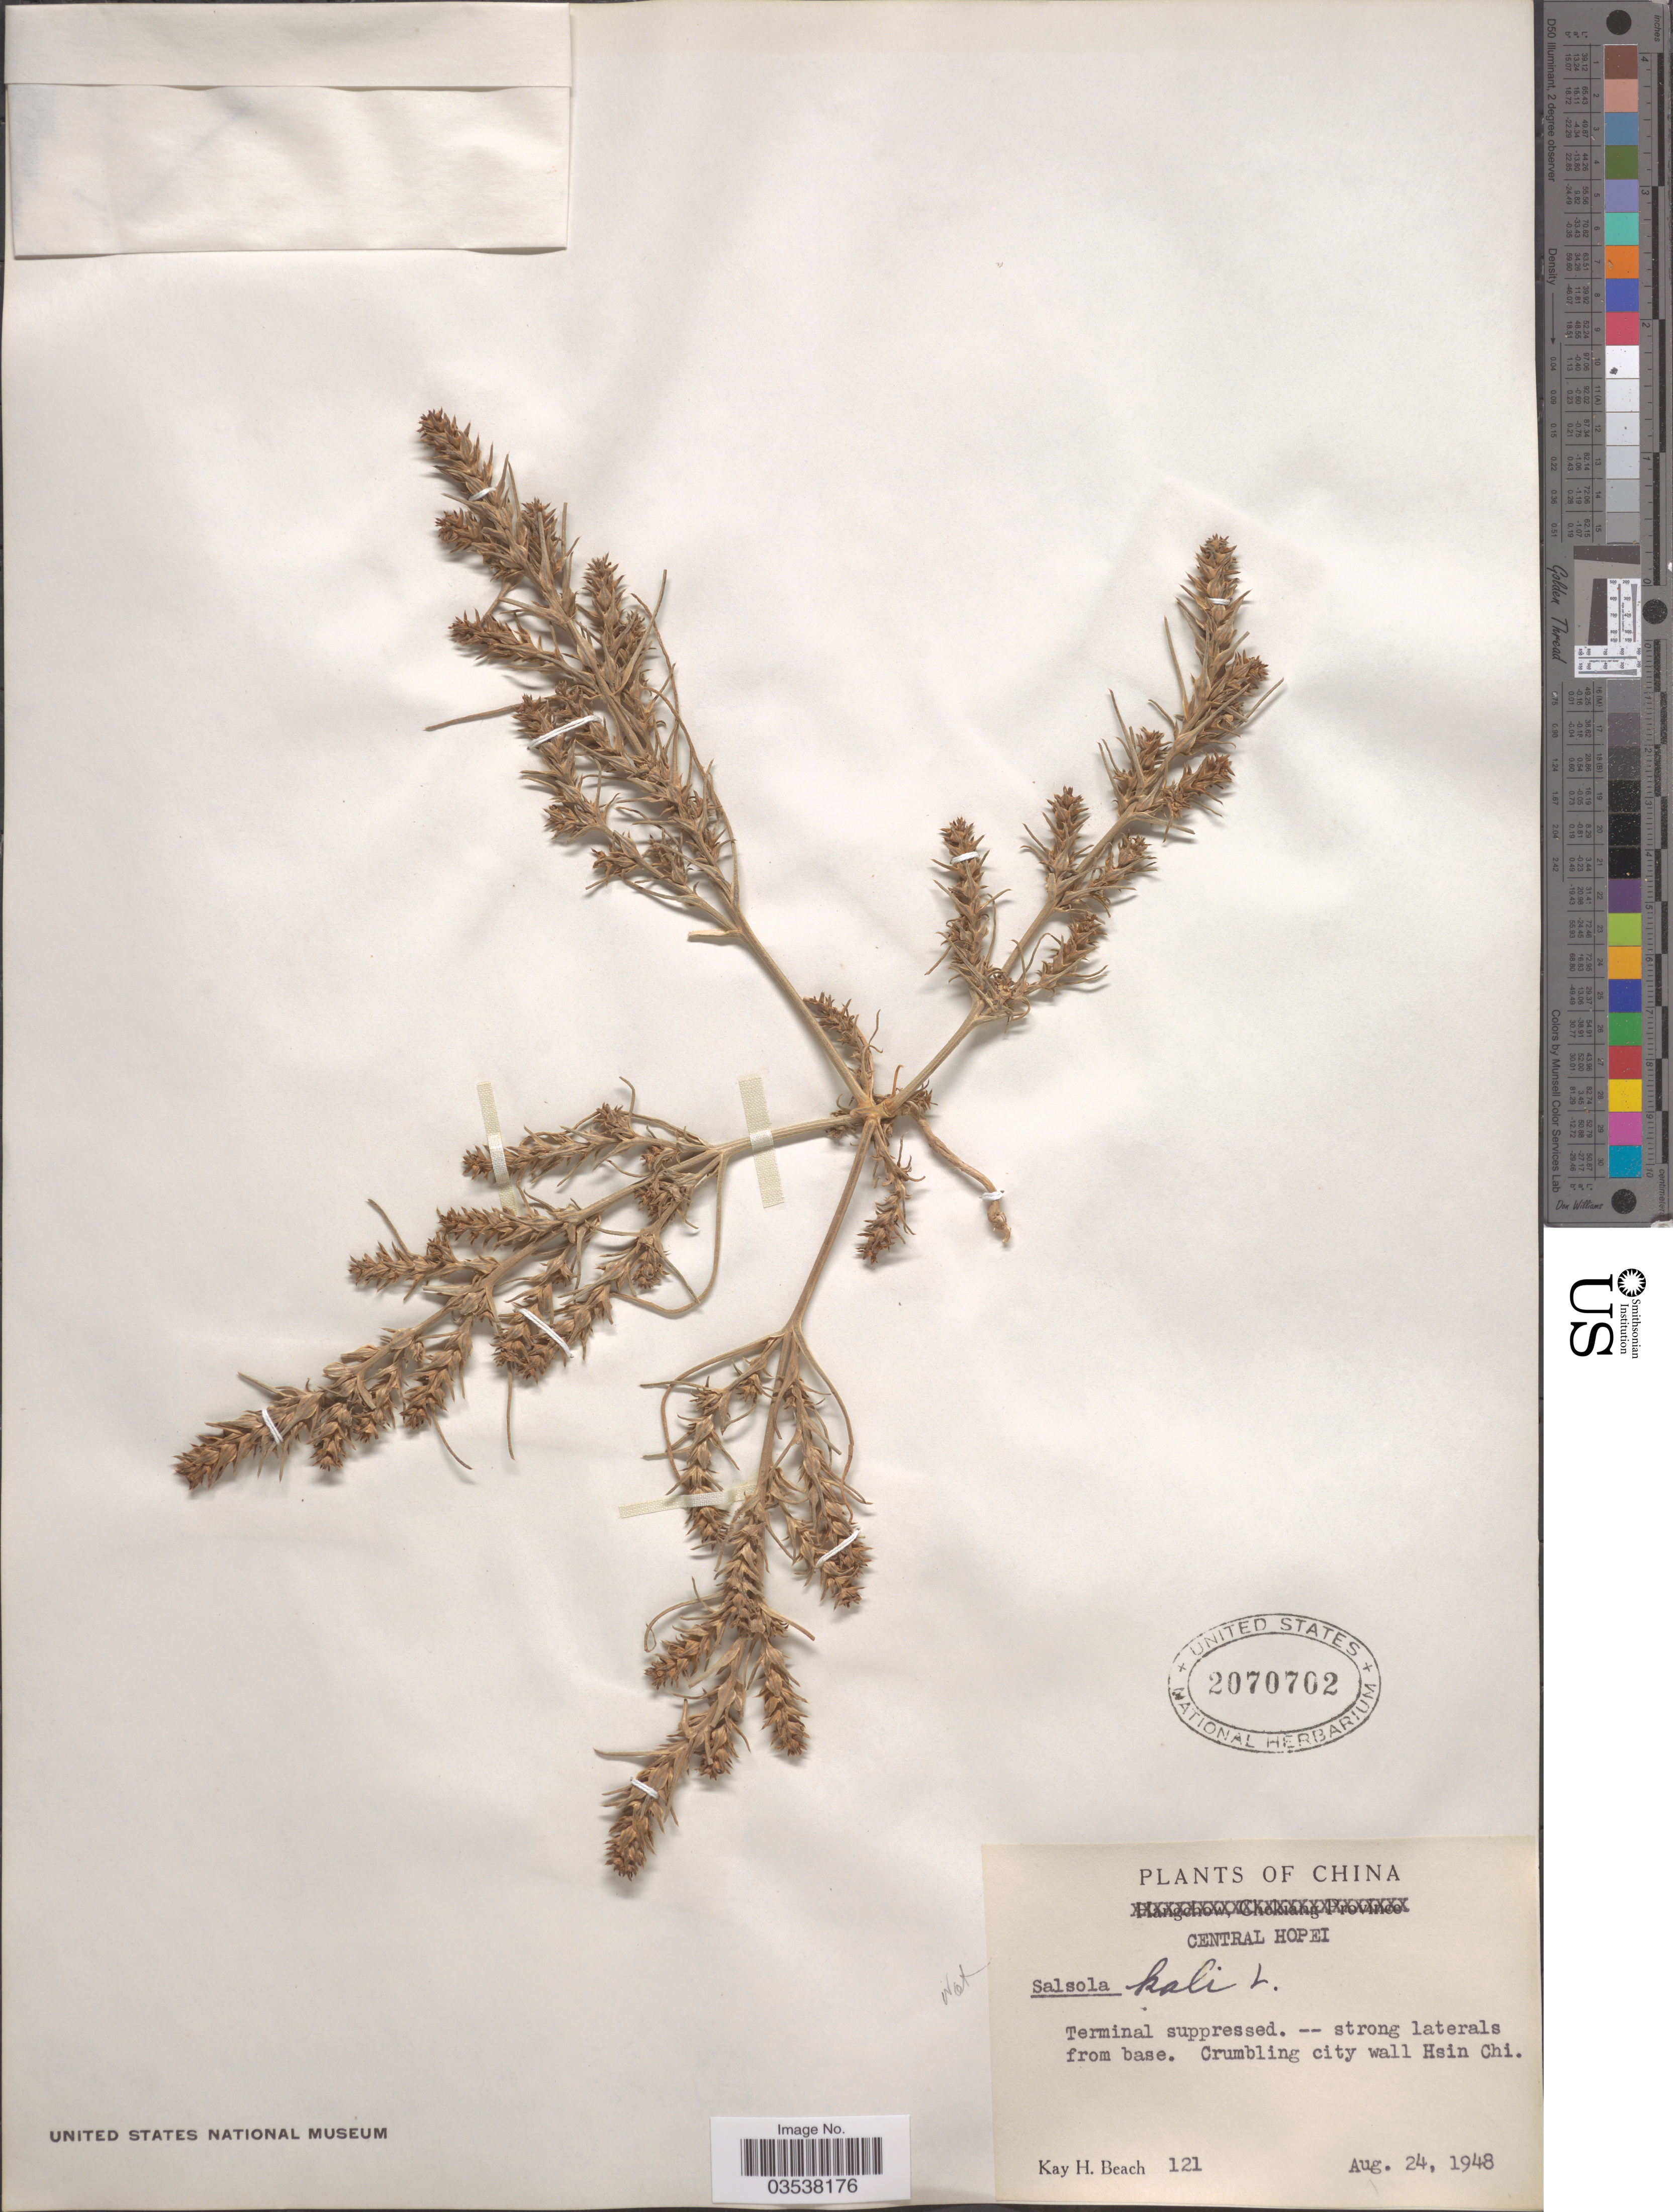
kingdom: Plantae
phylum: Tracheophyta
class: Magnoliopsida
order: Caryophyllales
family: Amaranthaceae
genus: Salsola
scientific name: Salsola kali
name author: L.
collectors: K. H. Beach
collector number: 121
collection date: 1948-08-24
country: China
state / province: Hebei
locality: Central Hopei. Crumbling city wall Hsin Chi.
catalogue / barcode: US 2070702